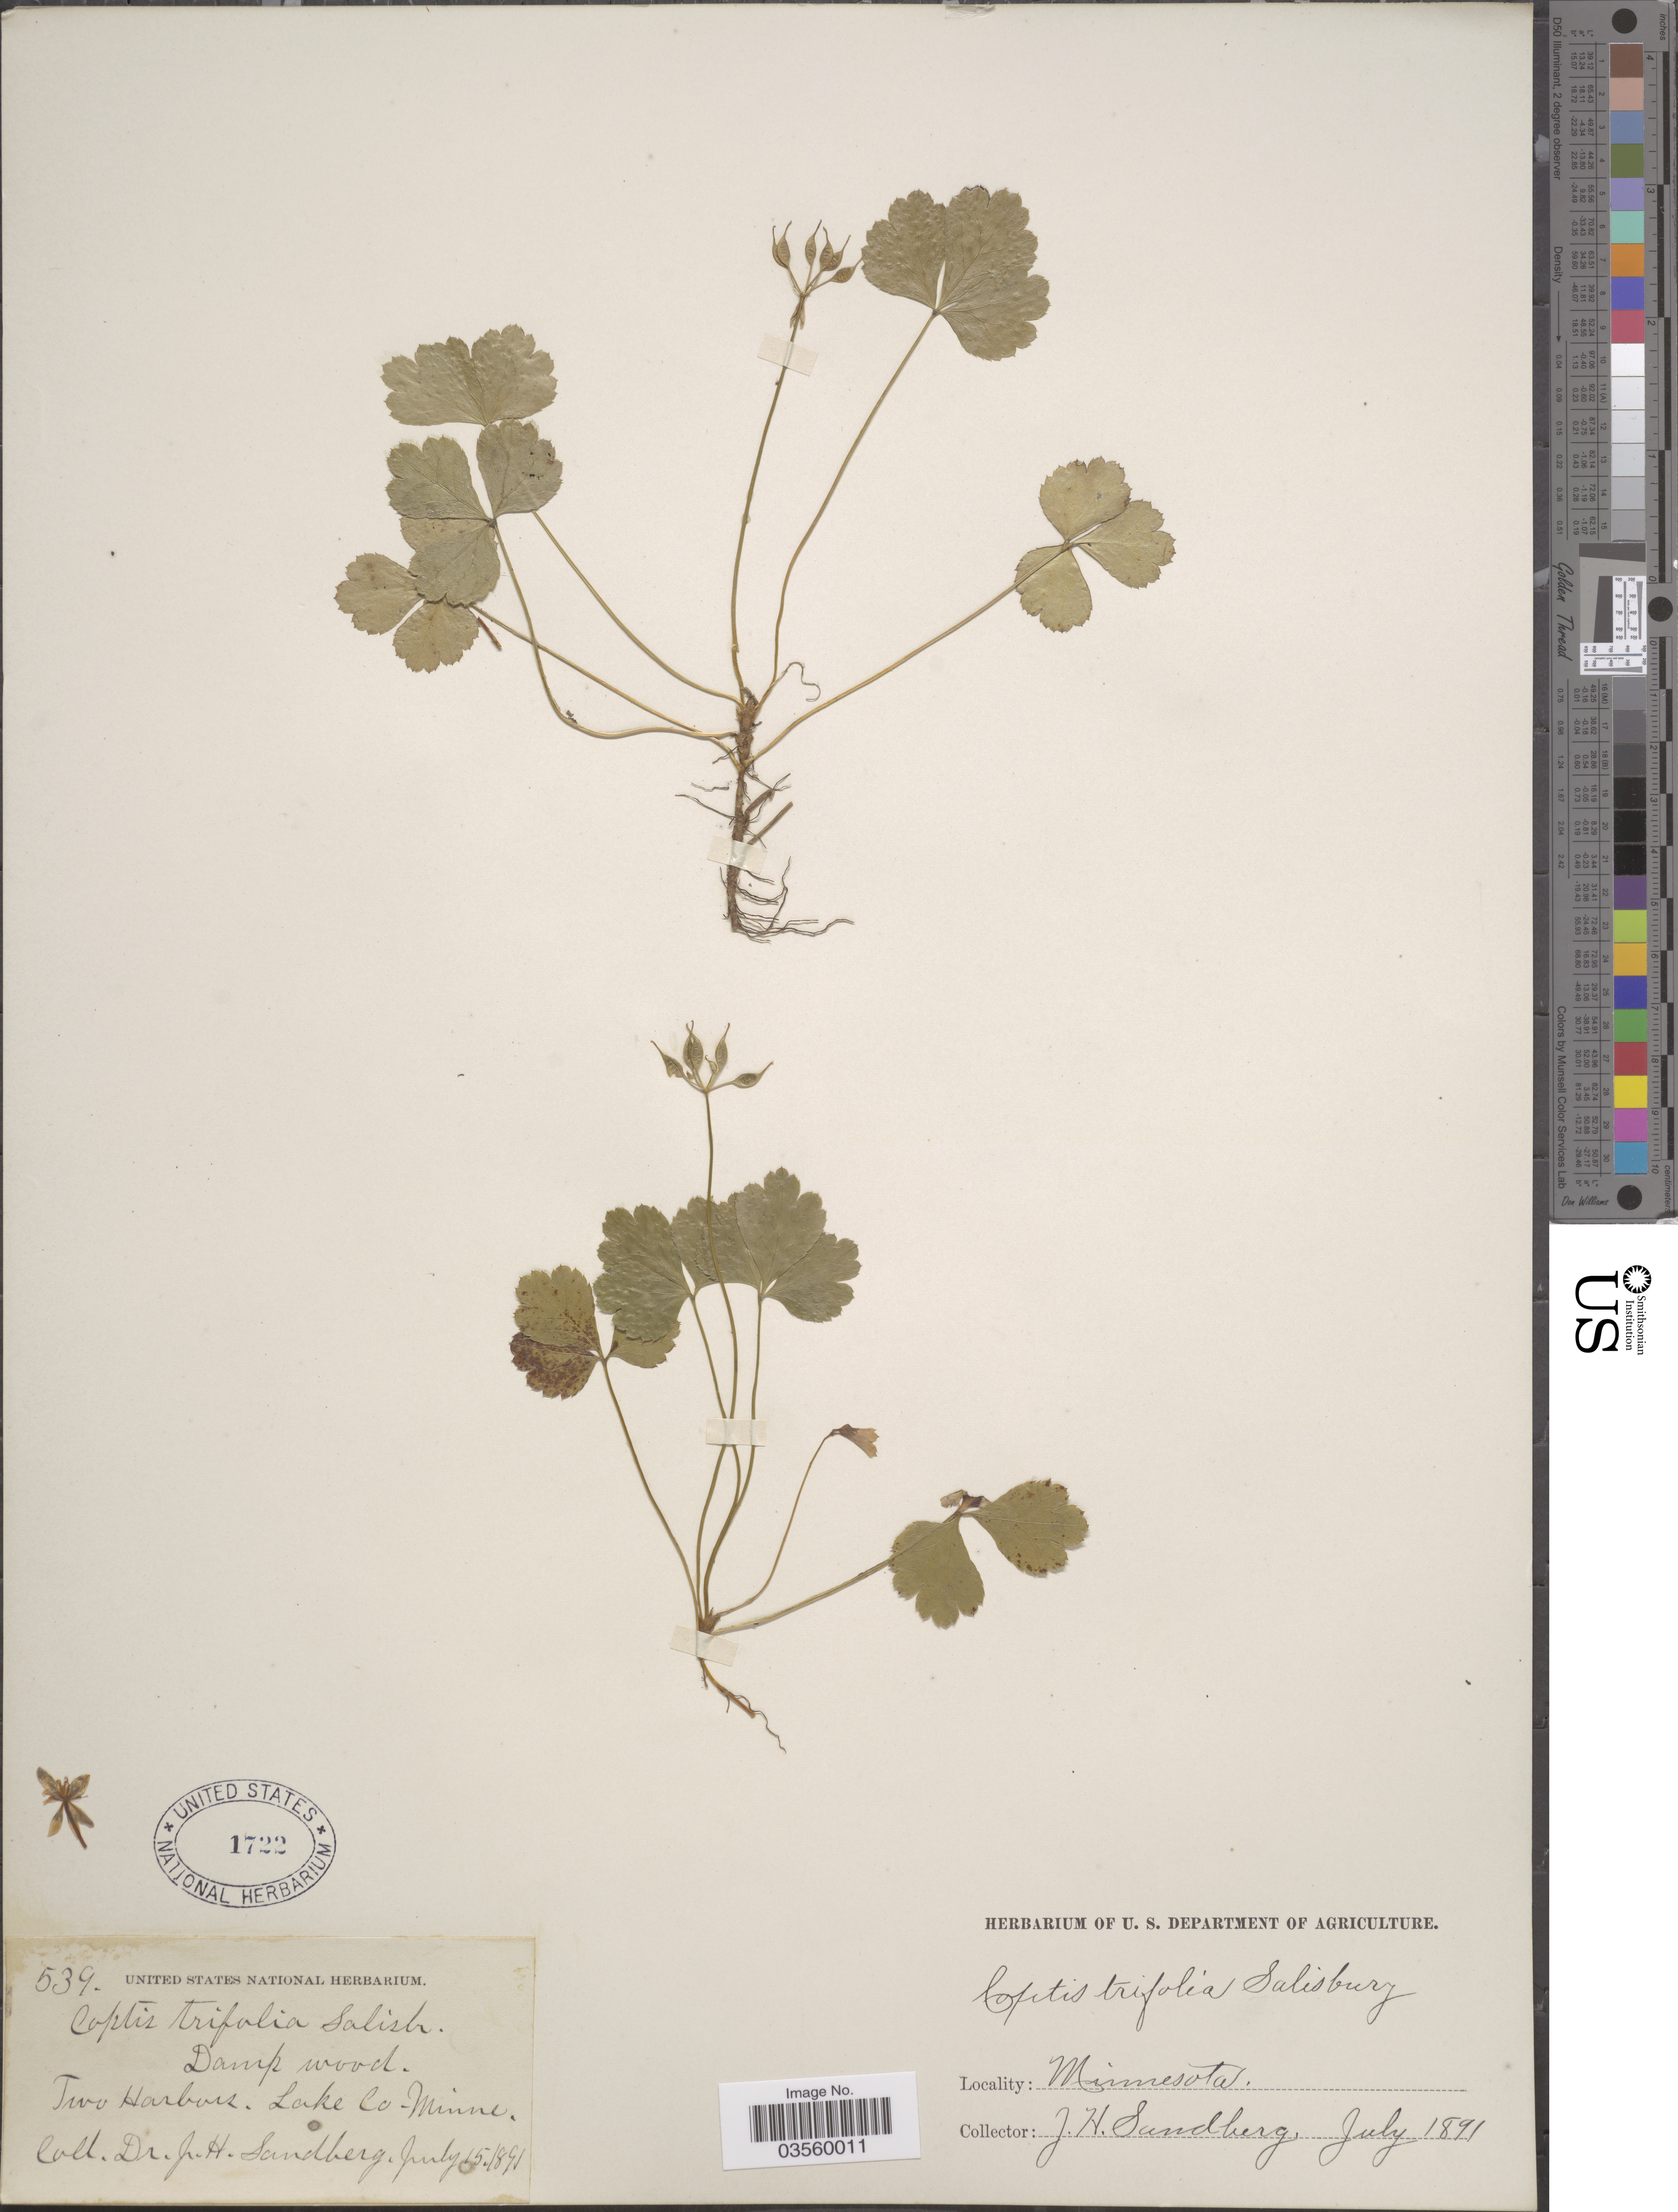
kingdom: Plantae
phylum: Tracheophyta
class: Magnoliopsida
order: Ranunculales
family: Ranunculaceae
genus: Coptis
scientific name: Coptis trifolia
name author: (L.) Salisb.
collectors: J. H. Sandberg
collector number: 539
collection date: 1891-07-15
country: United States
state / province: Minnesota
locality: Two Harbors. Lake Co.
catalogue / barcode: US 1722